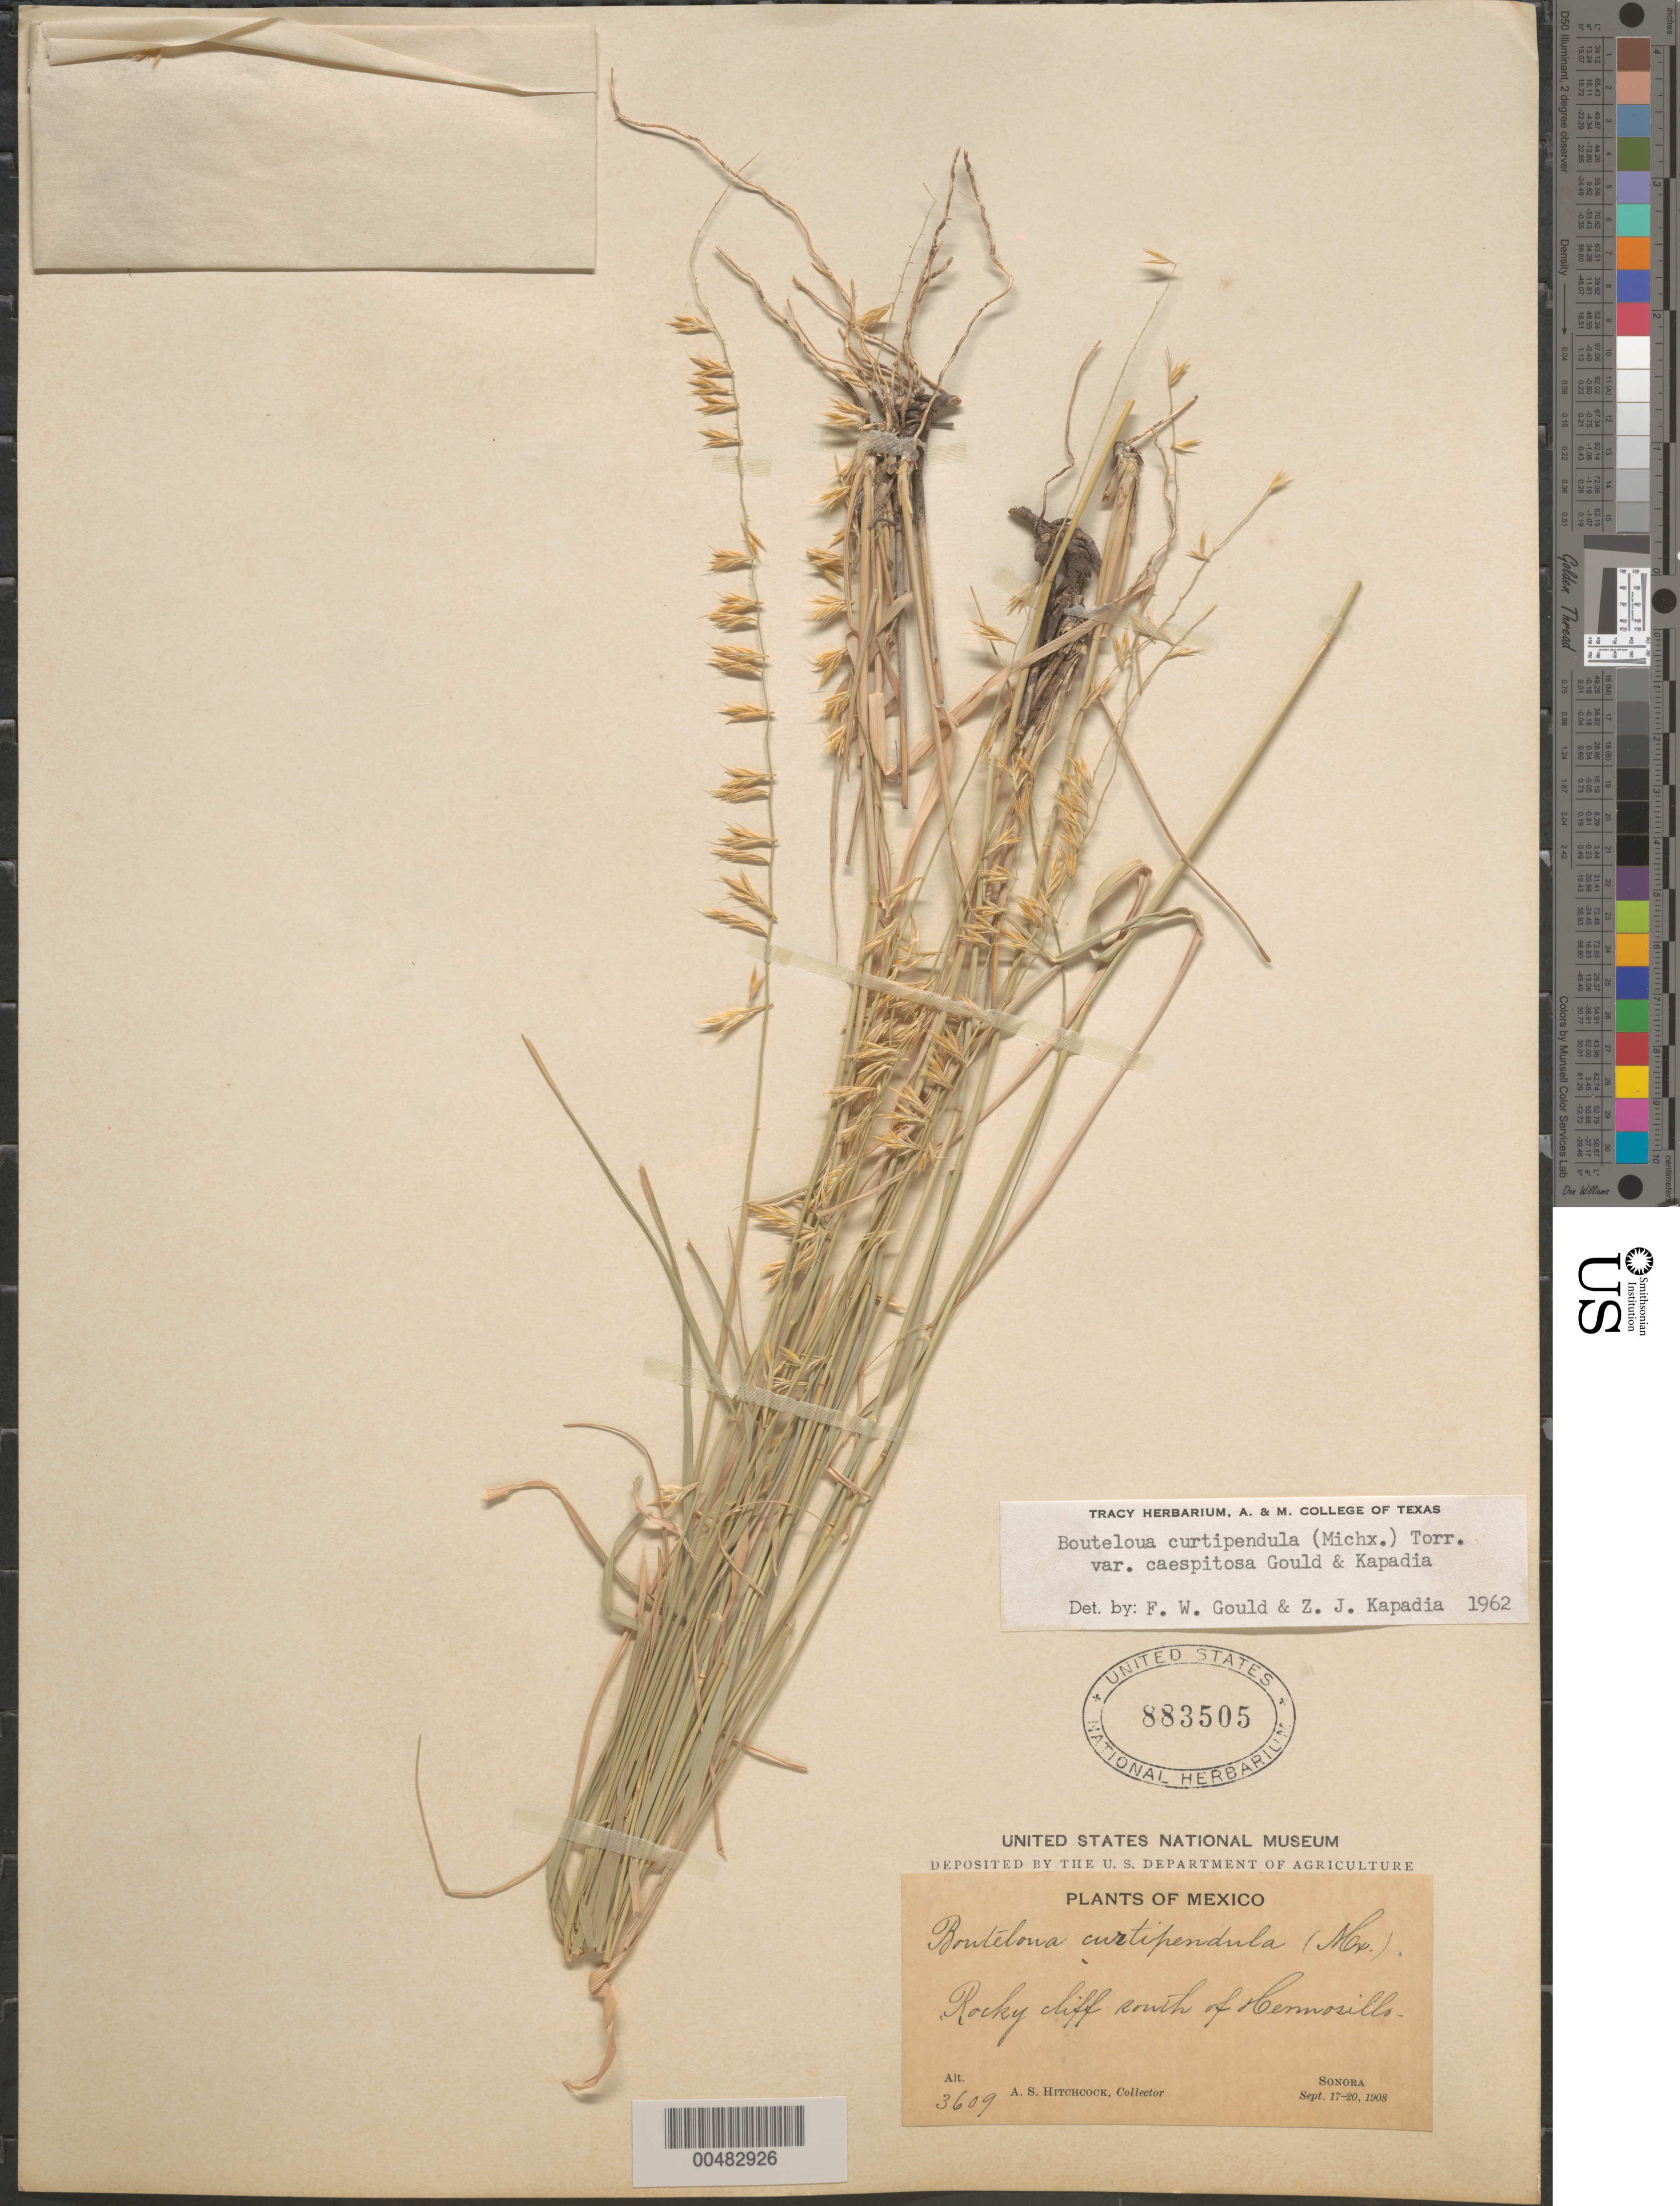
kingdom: Plantae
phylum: Tracheophyta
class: Liliopsida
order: Poales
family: Poaceae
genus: Bouteloua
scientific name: Bouteloua curtipendula var. caespitosa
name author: Gould & Kapadia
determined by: Gould, F. W.; Kapadia, Zarir J.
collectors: A. S. Hitchcock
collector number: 3609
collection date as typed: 17 Sep 1908 to 20 Sep 1908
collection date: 1908-09-17/1908-09-20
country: Mexico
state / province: Sonora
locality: S of Hermosillo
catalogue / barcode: US 883505